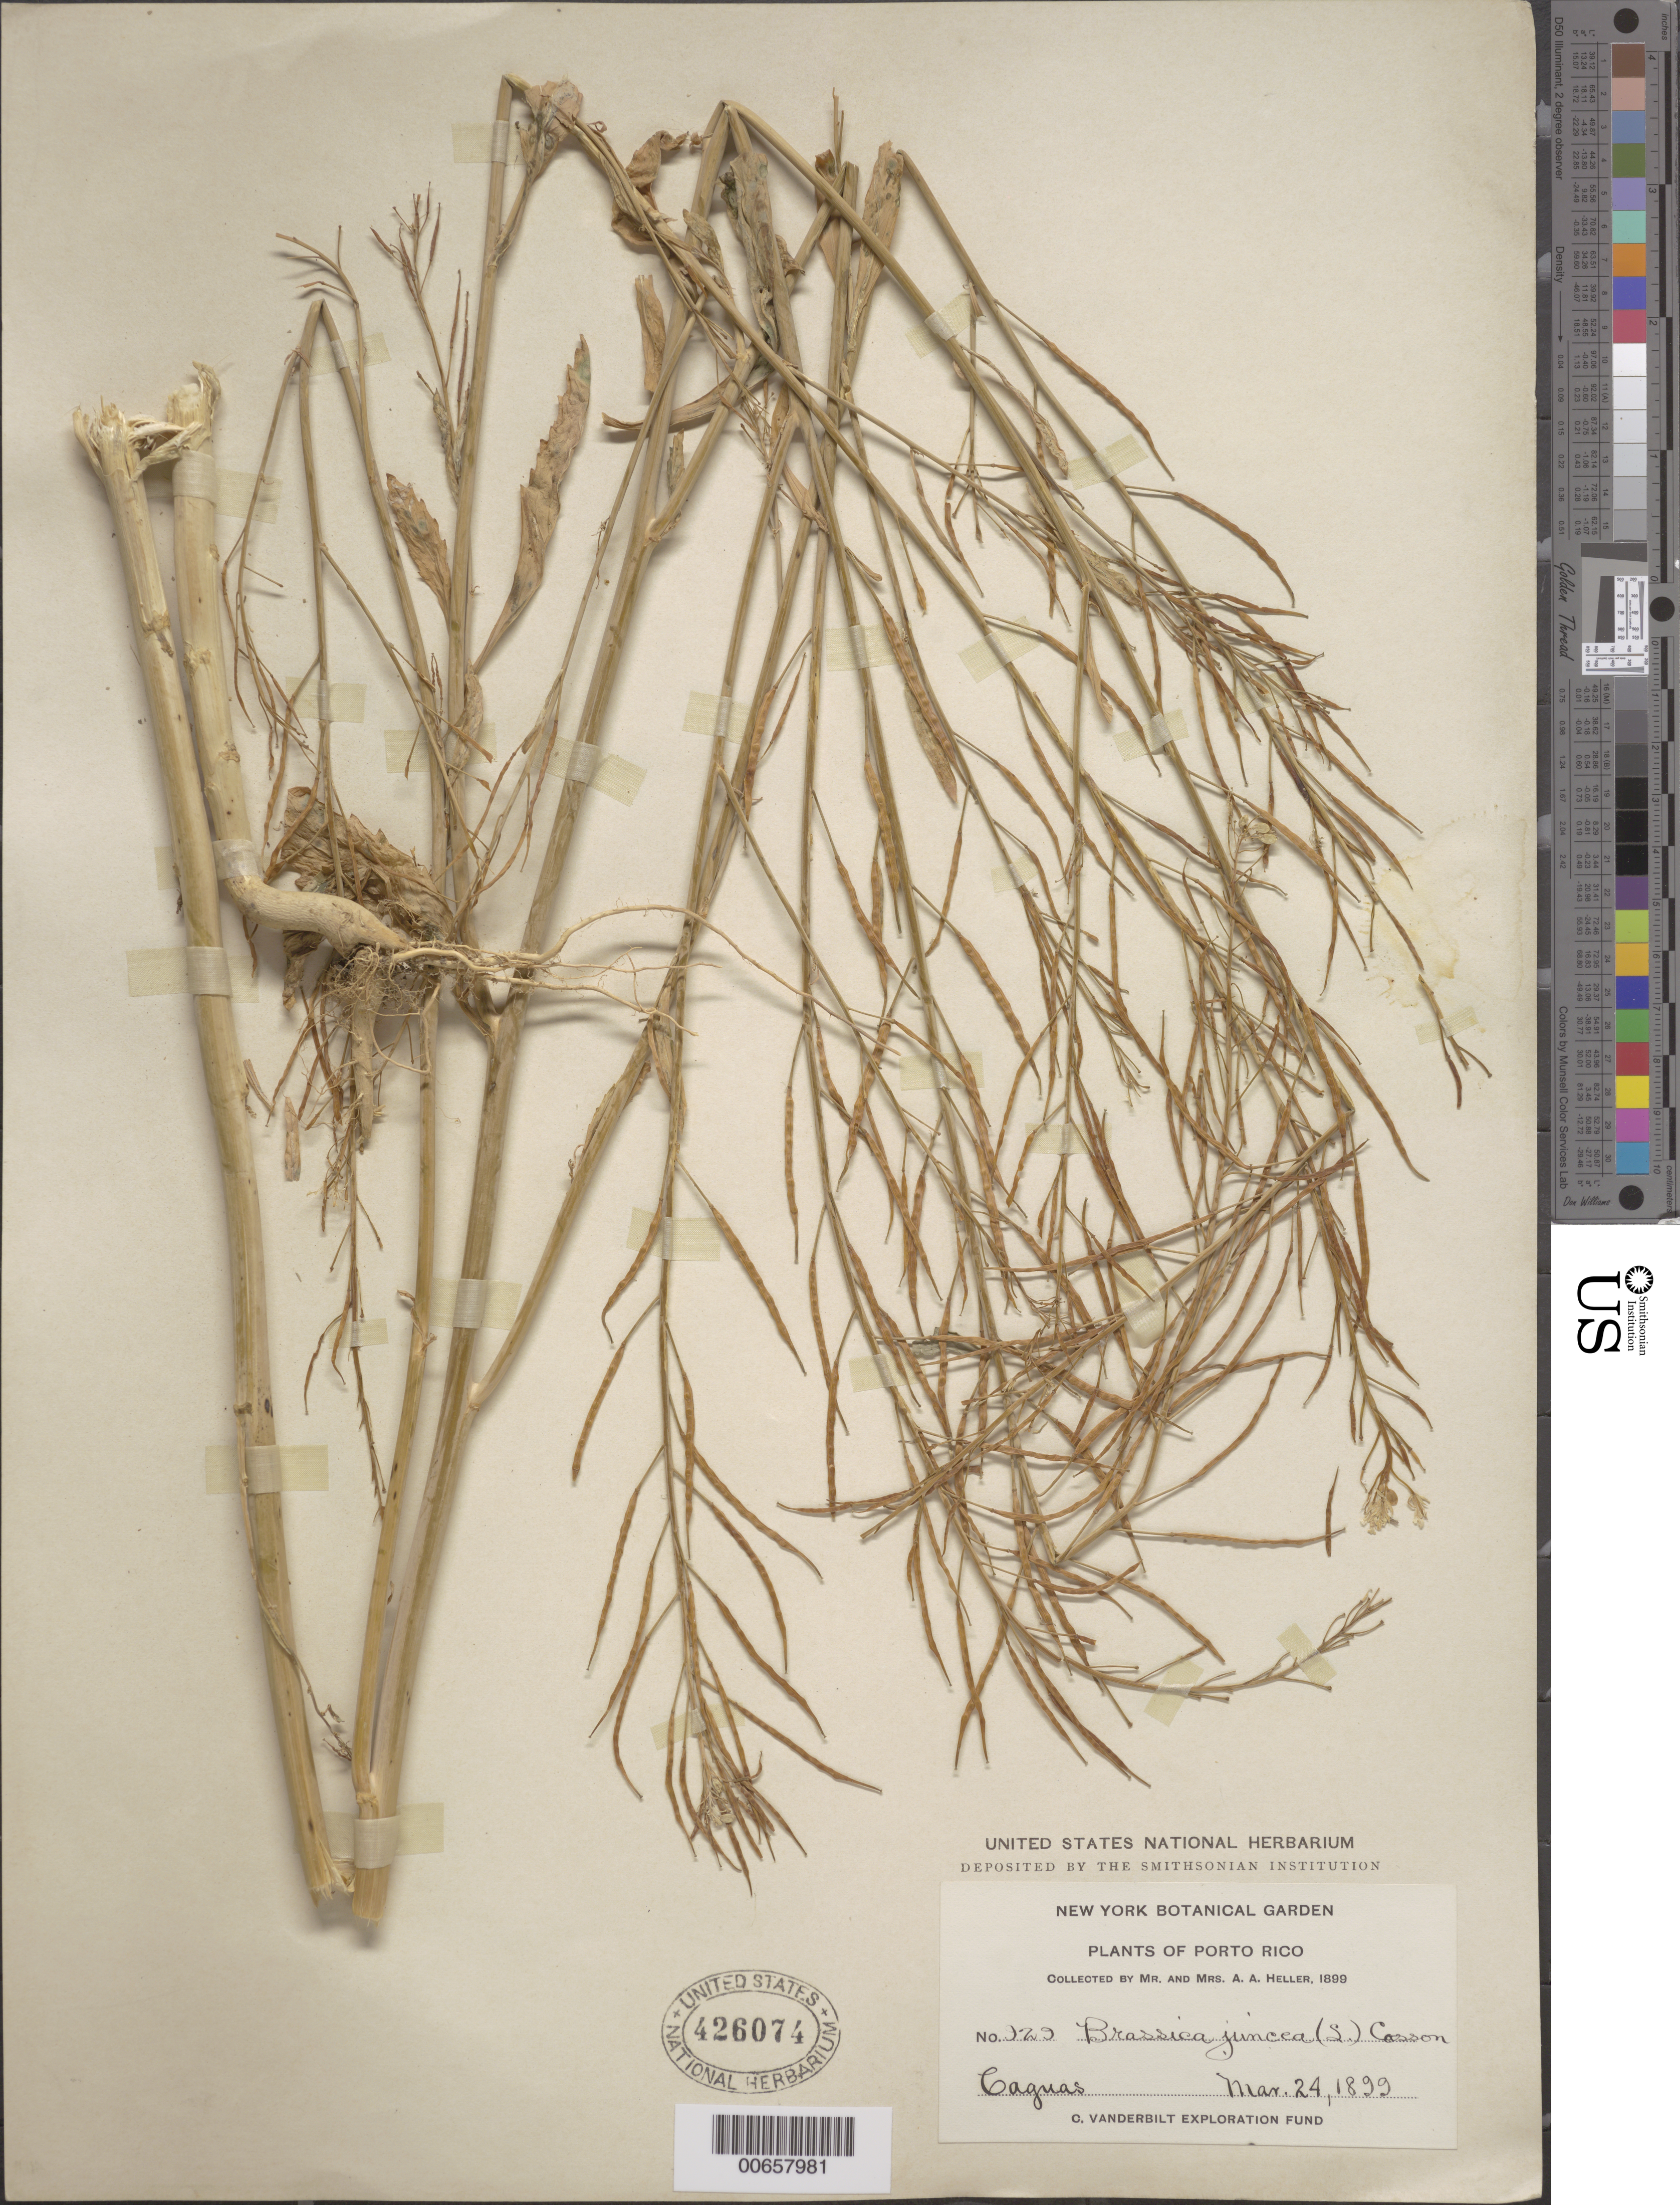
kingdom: Plantae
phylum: Tracheophyta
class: Magnoliopsida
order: Brassicales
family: Brassicaceae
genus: Brassica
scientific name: Brassica juncea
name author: (L.) Czern.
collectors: A. A. Heller & -- Heller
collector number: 929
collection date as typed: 24 Mar 1899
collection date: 1899-03-24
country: Puerto Rico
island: Greater Antilles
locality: Caguas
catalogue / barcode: US 426074